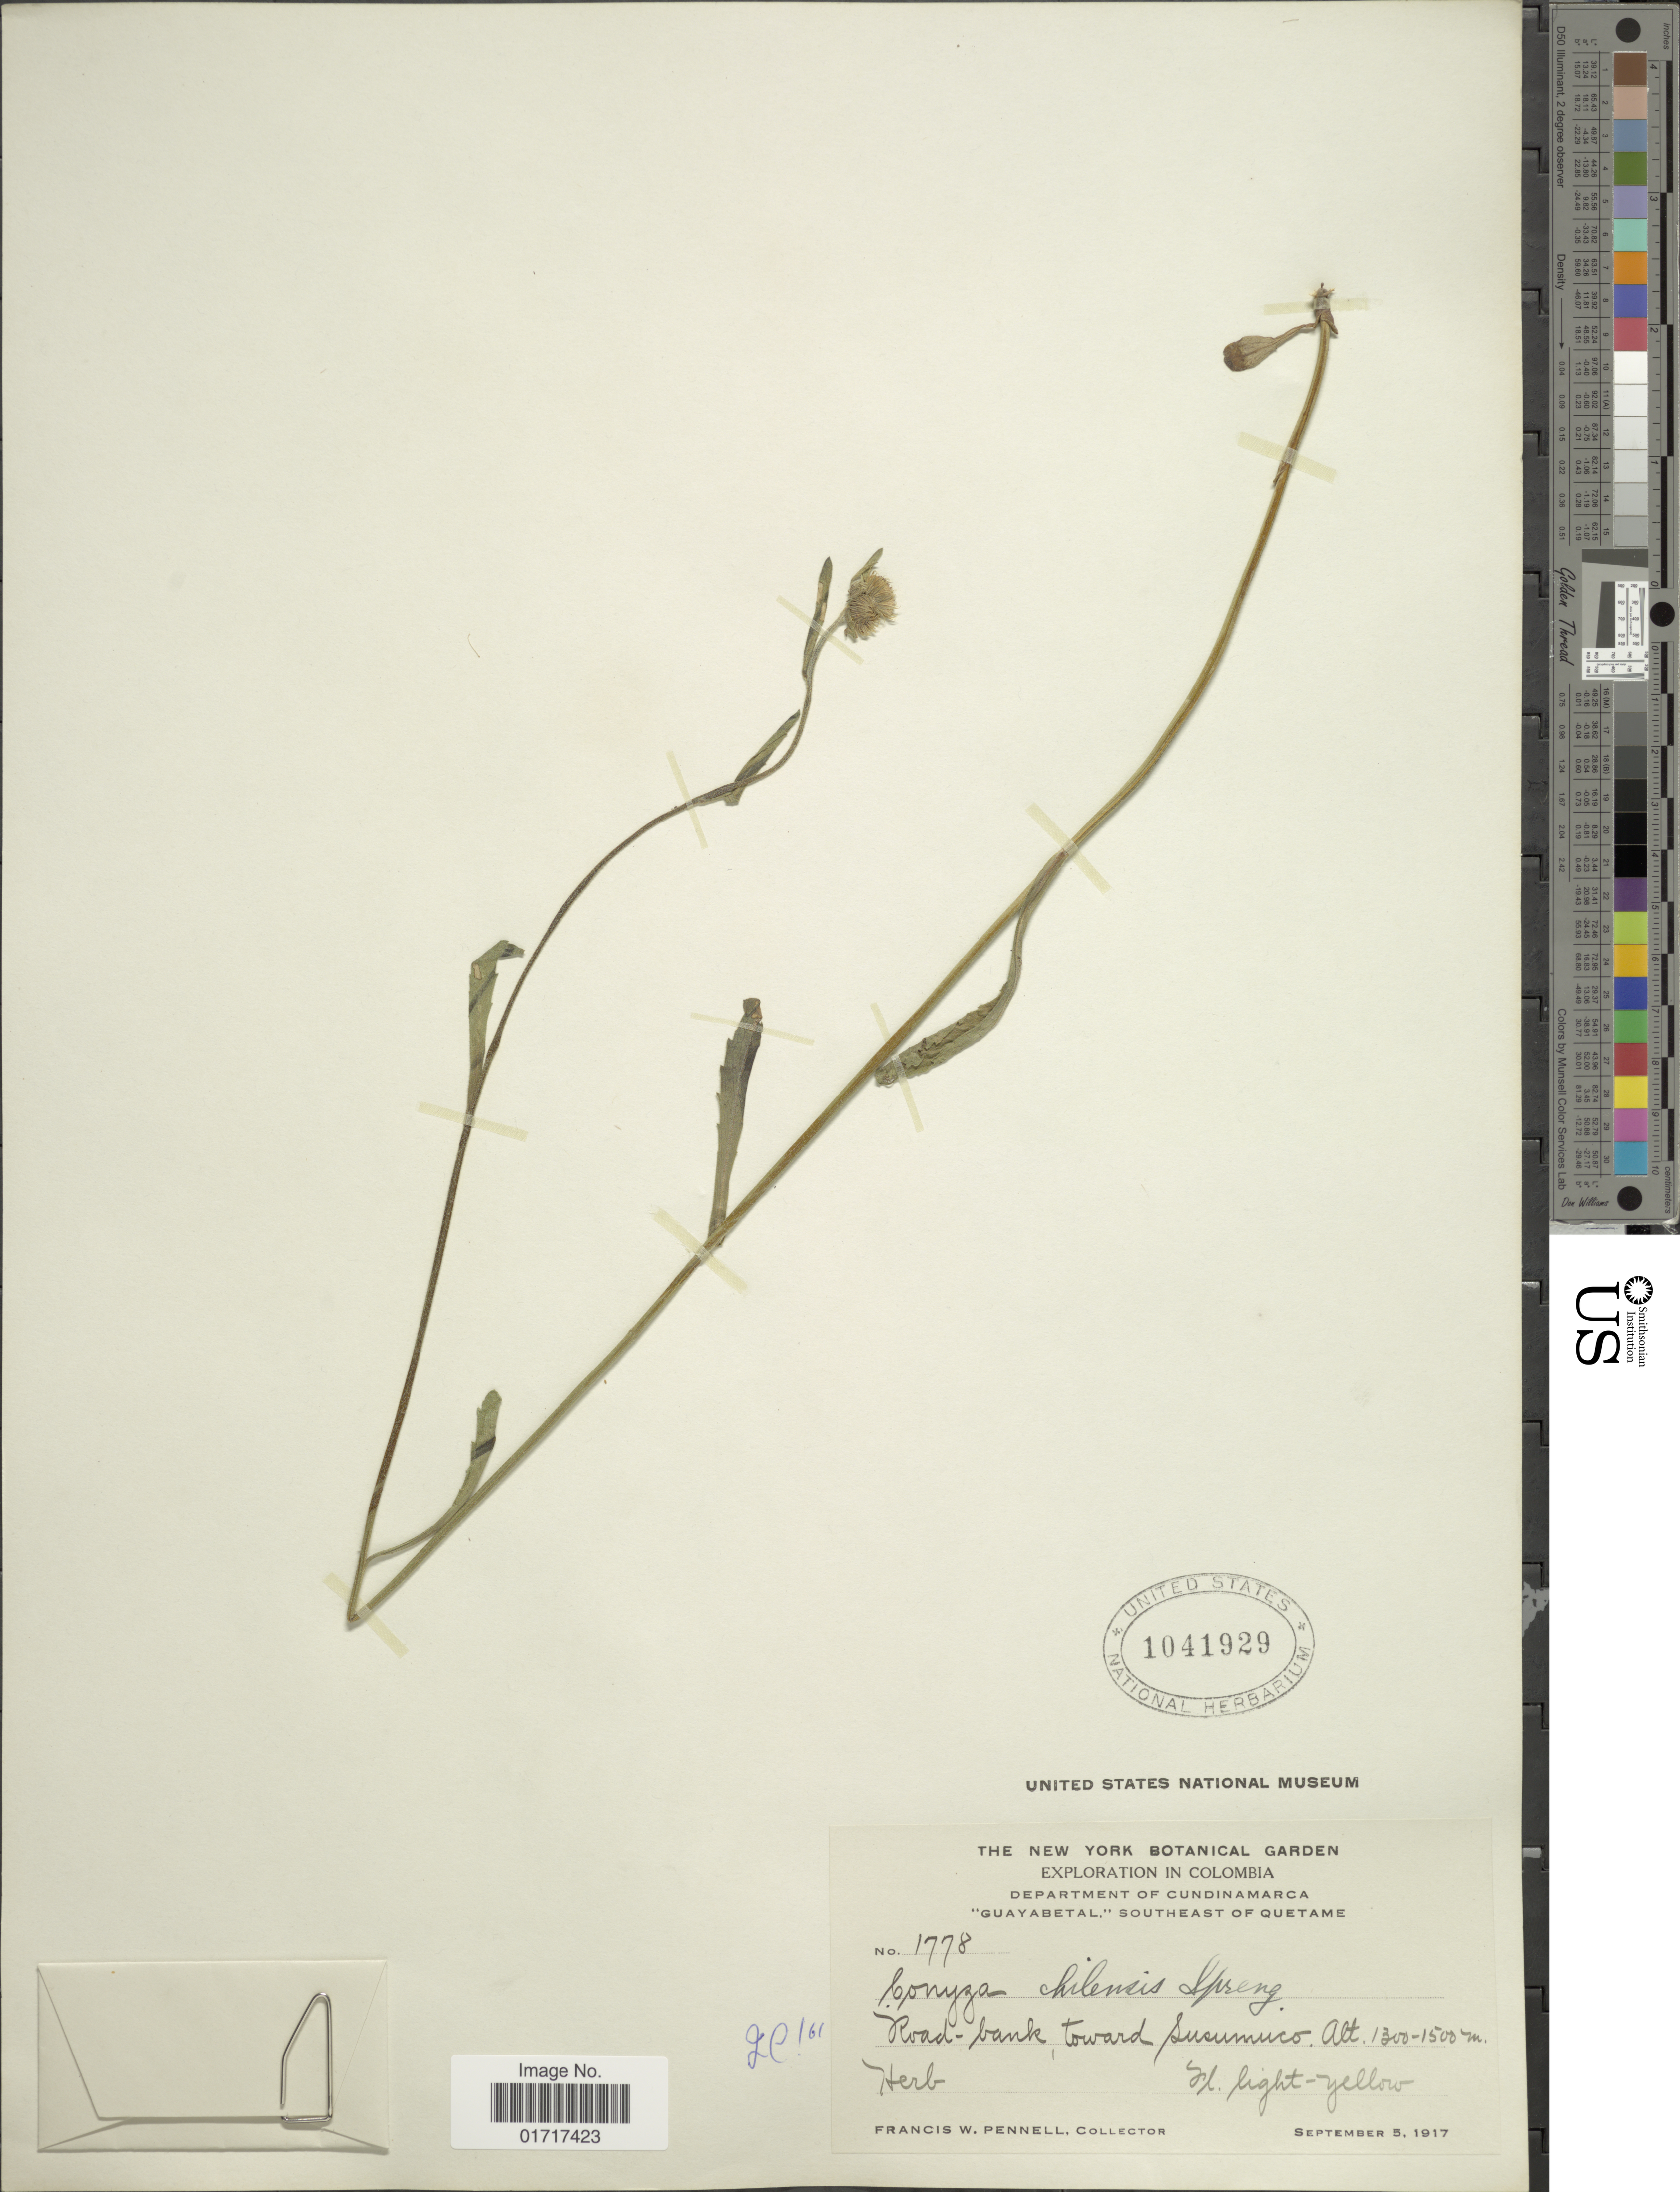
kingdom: Plantae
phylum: Tracheophyta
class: Magnoliopsida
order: Asterales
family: Asteraceae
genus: Conyza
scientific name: Conyza primulaefolia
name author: (Lam.) Cuatrec. & Lourteig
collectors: F. W. Pennell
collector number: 1778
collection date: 1917-09-05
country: Colombia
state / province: Cundinamarca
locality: Department of Cundinamarca, "Guayabetal, "Southeast of Quetame. Road-bank, toward Susumuco.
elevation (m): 1300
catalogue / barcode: US 1041929